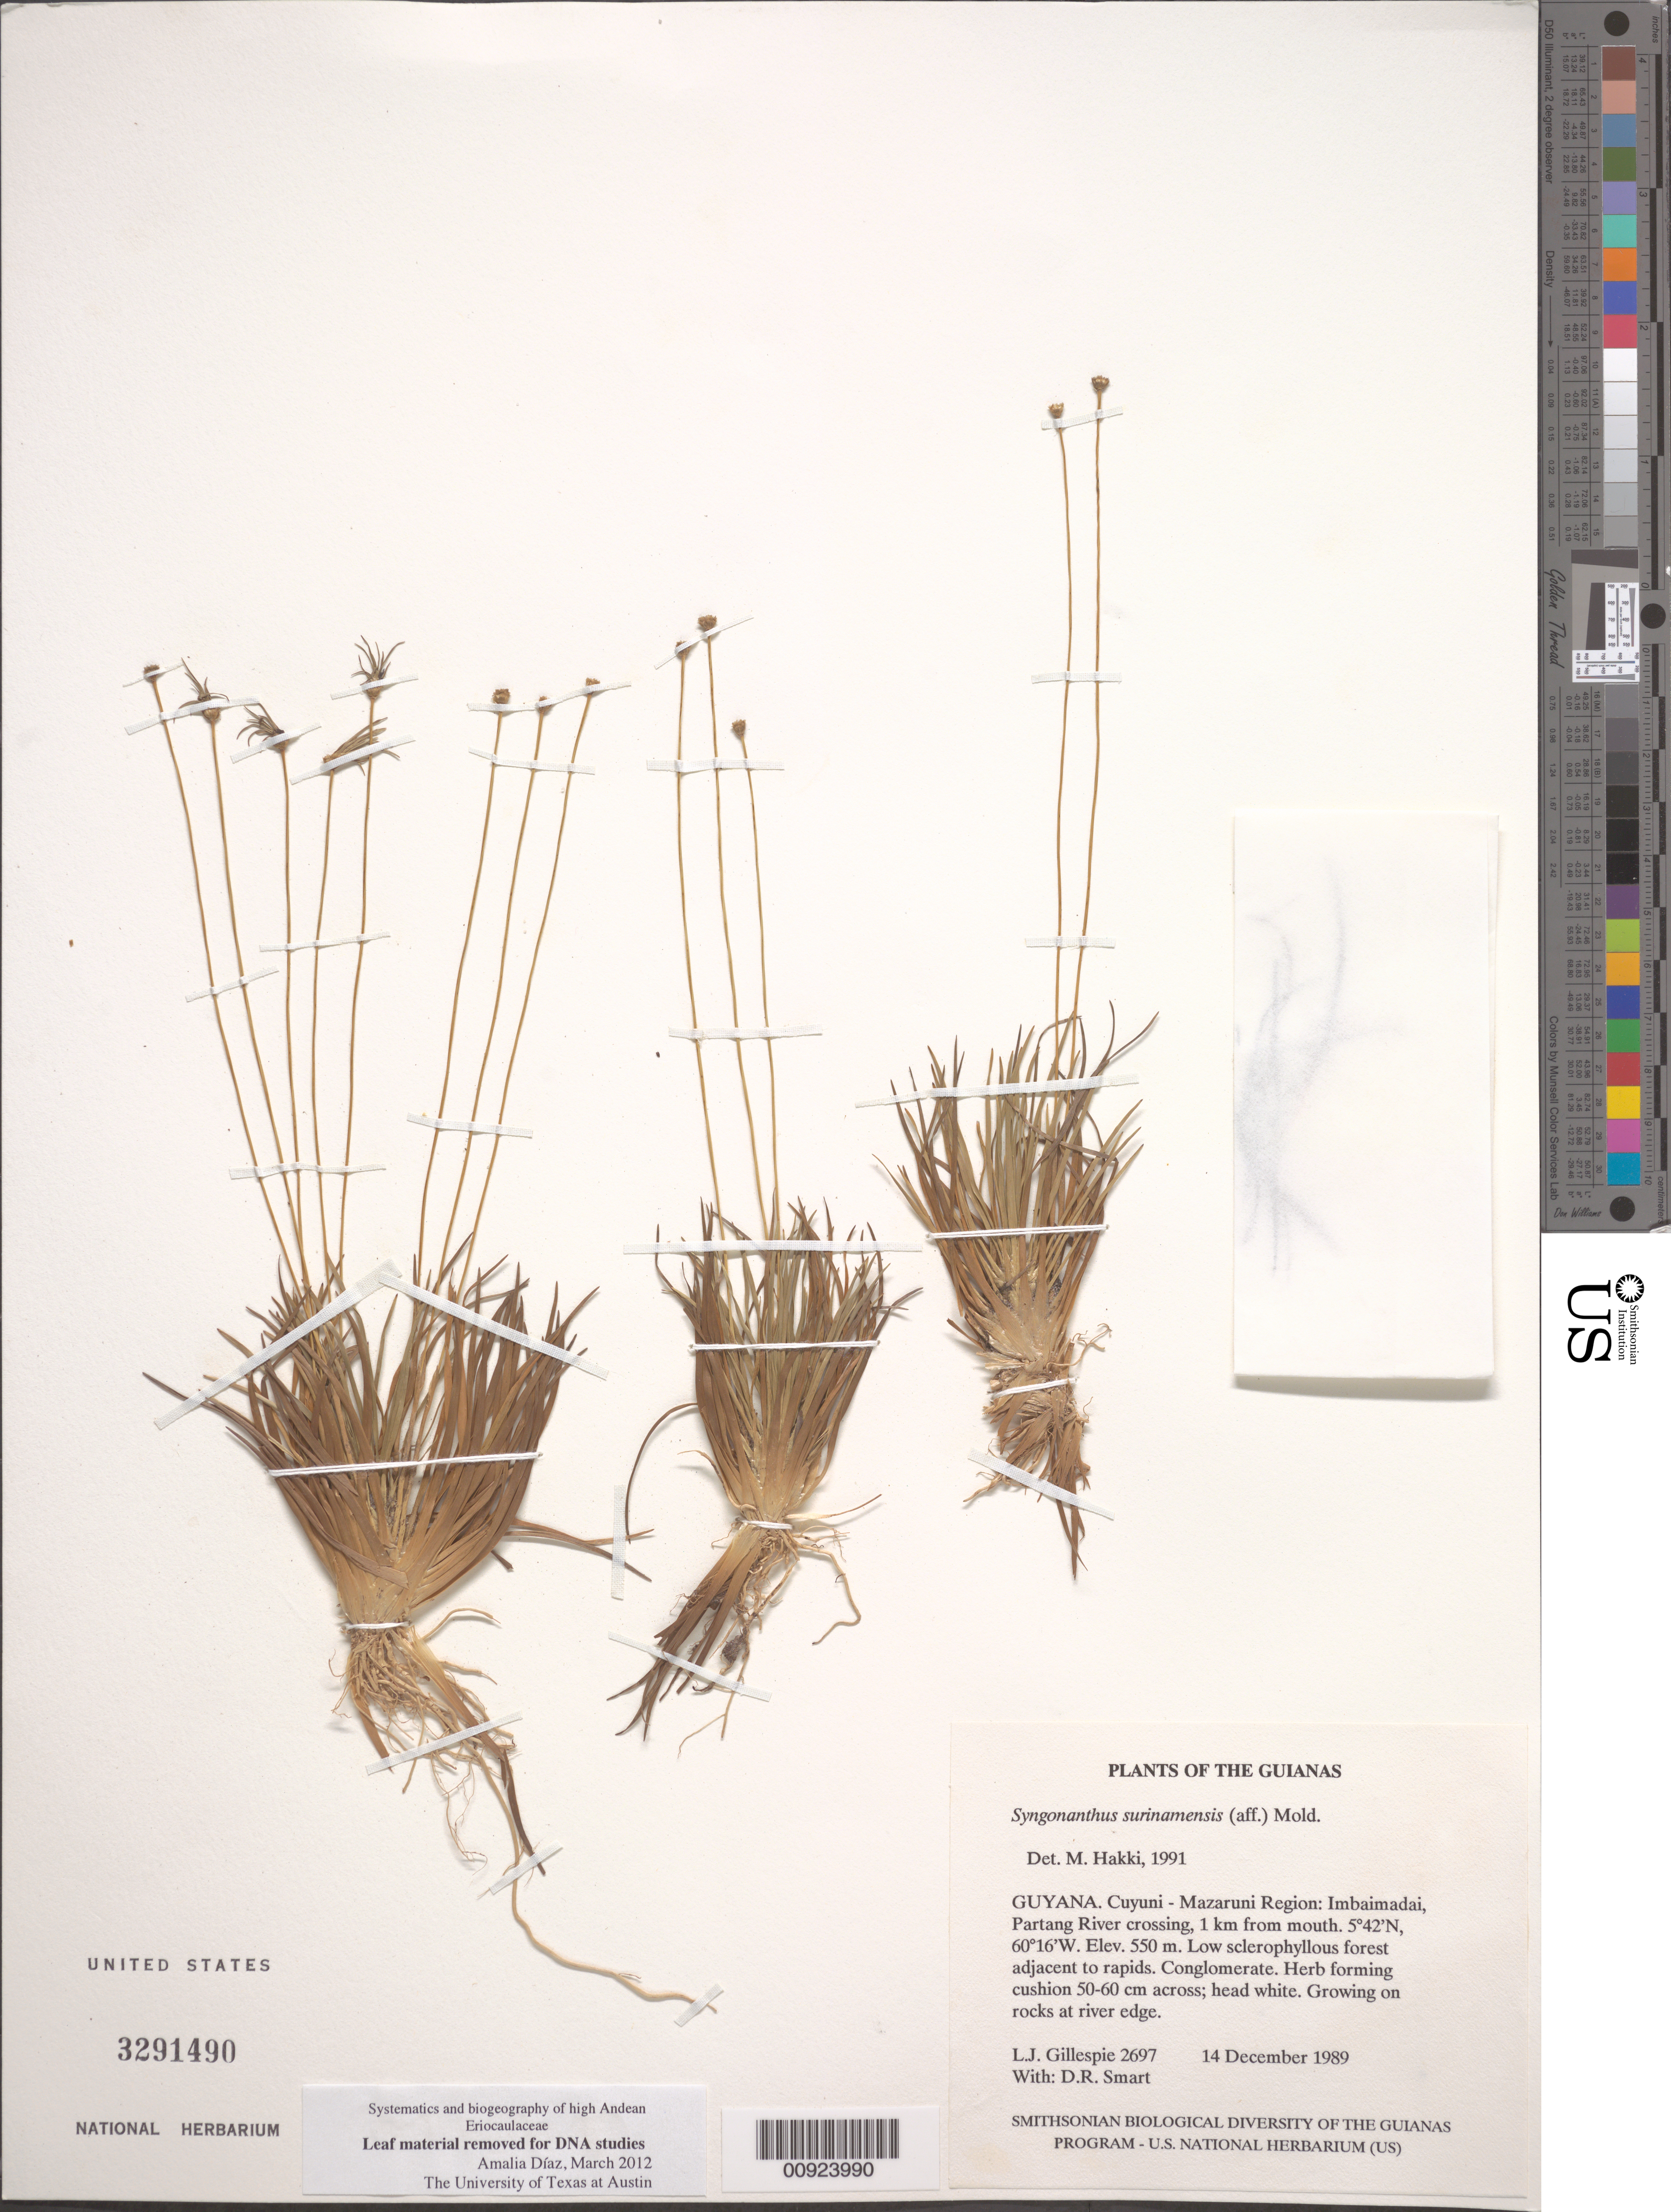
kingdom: Plantae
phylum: Tracheophyta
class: Liliopsida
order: Poales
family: Eriocaulaceae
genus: Syngonanthus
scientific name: Syngonanthus surinamensis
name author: Moldenke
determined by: Hakki, M. J.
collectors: L. J. Gillespie & D. R. Smart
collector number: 2697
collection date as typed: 14 December 1989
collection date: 1989-12-14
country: Guyana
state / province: Cuyuni-Mazaruni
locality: Imbaimadai, Partang River crossing, 1 km from mouth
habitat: Low sclerophyllous forest adjacent to rapids. Conglomerate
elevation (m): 550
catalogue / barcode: US 3291490